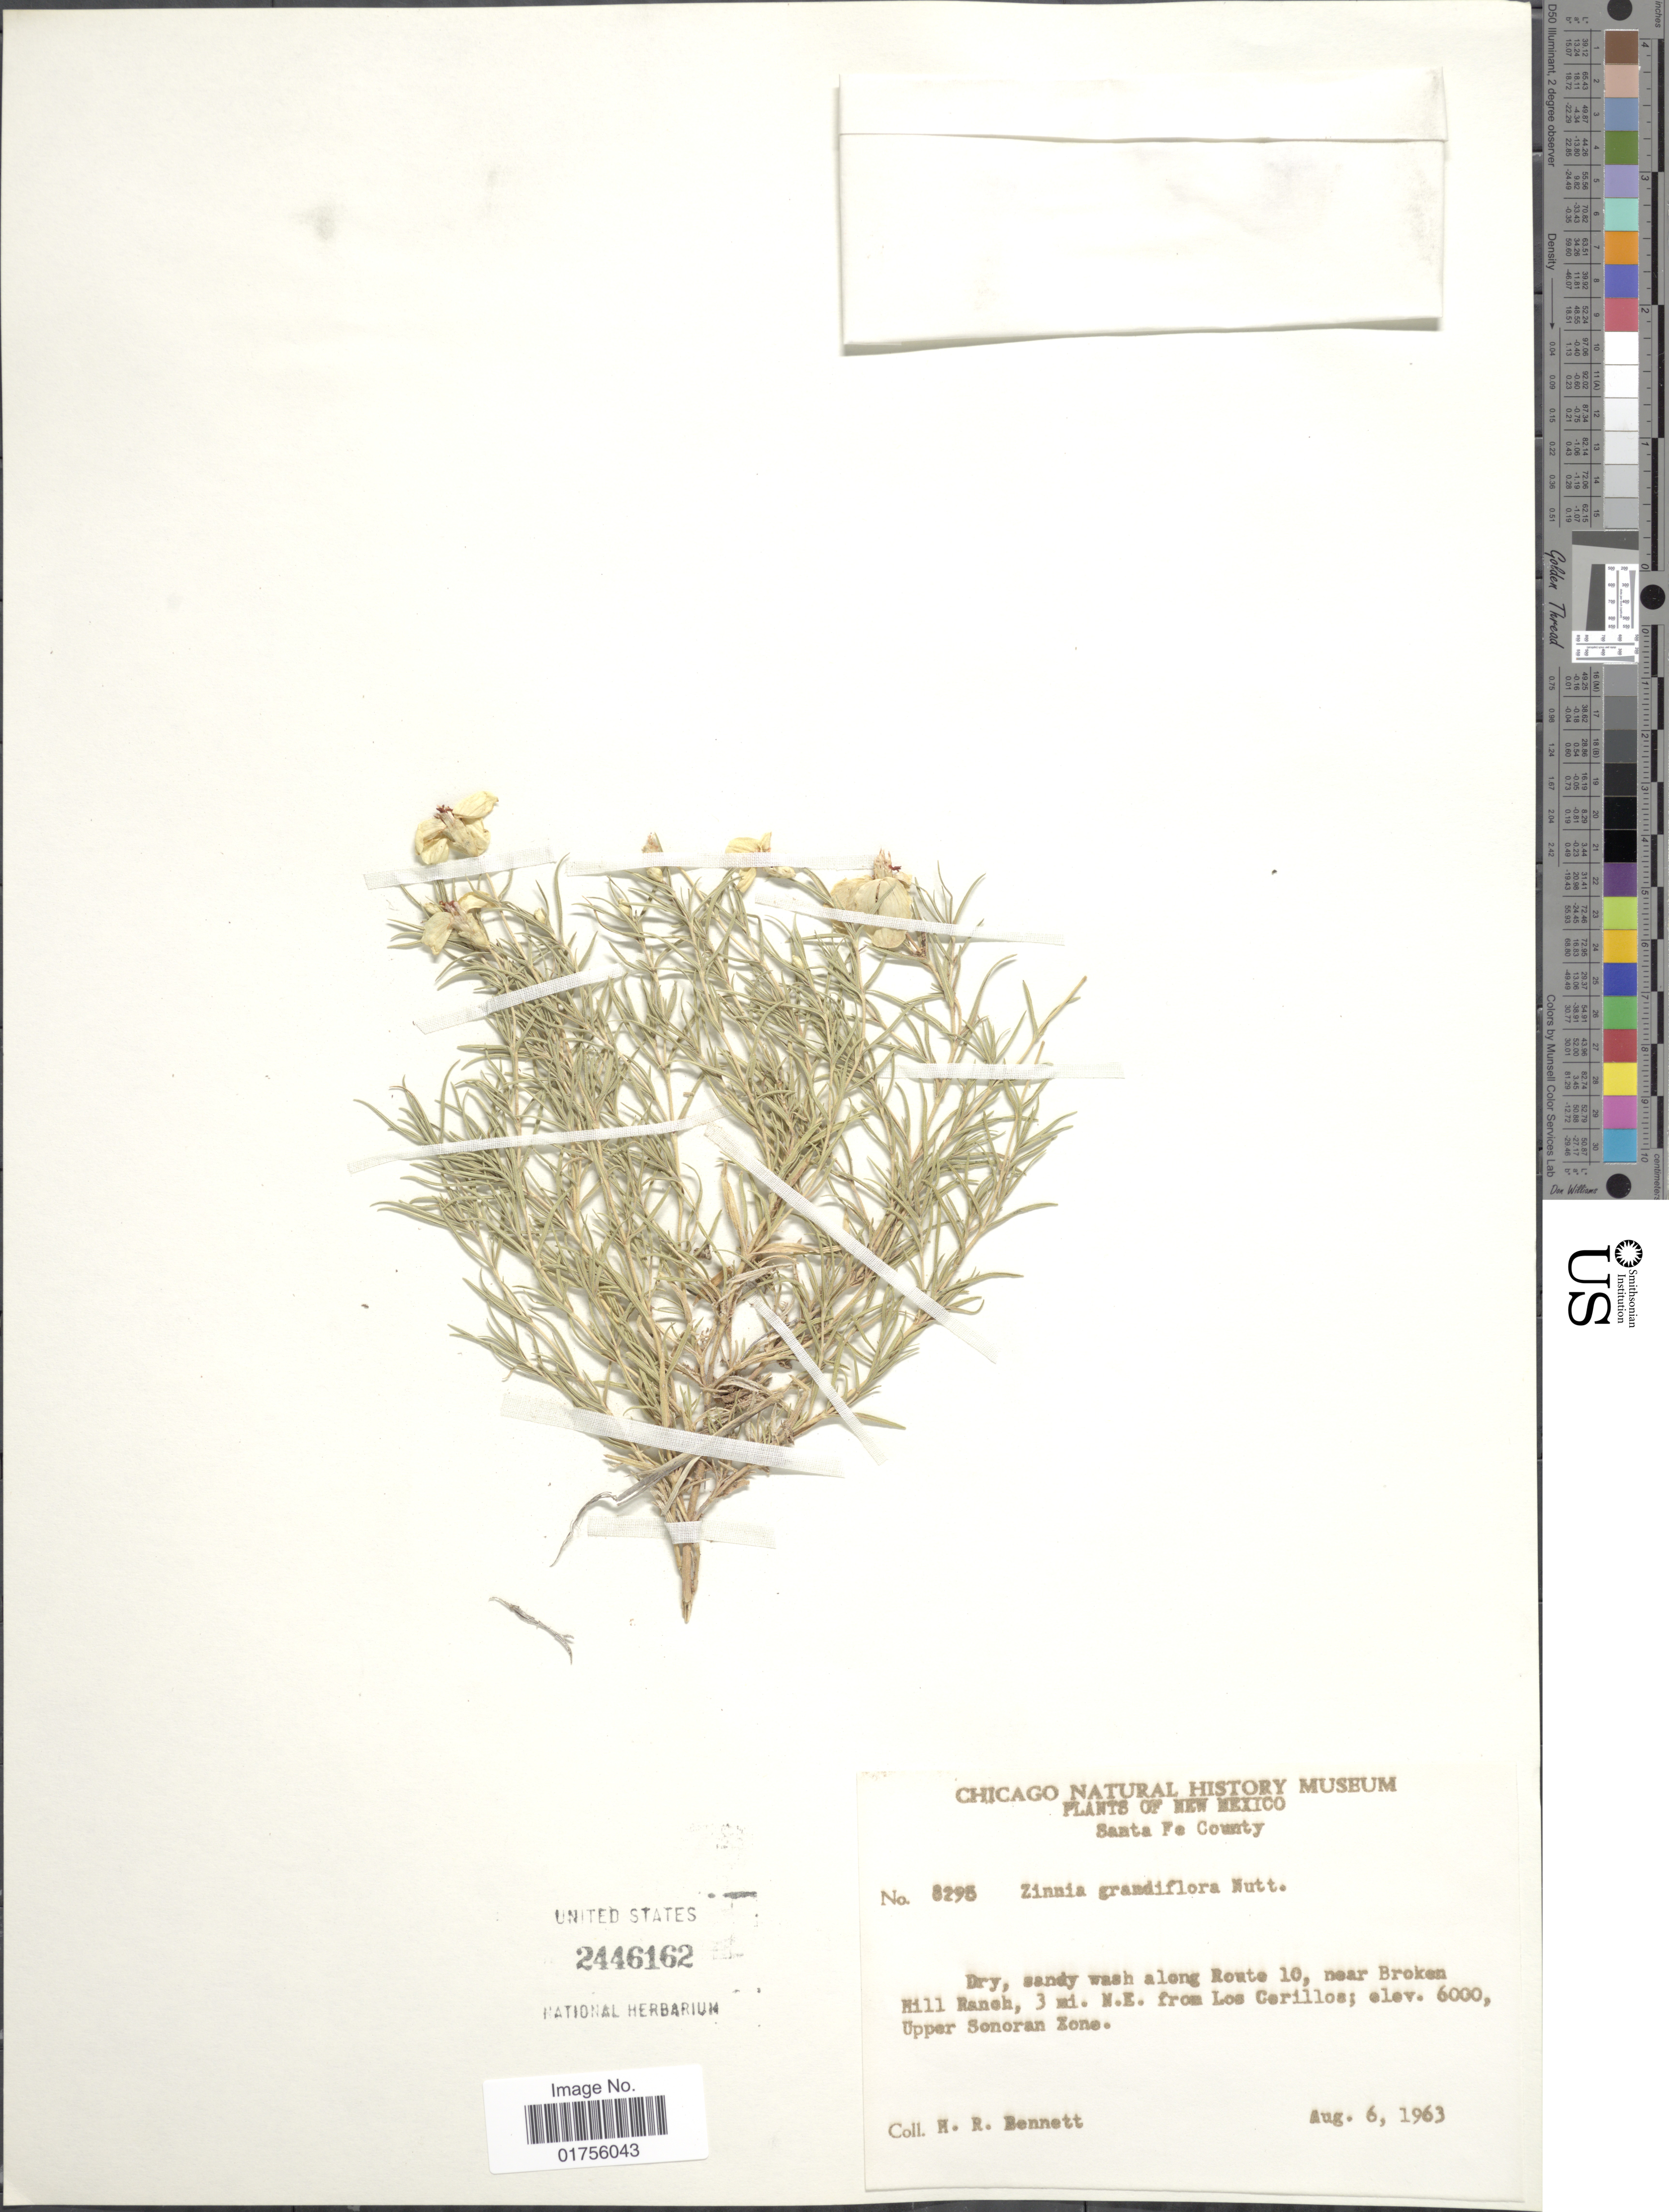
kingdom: Plantae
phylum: Tracheophyta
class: Magnoliopsida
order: Asterales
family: Asteraceae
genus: Zinnia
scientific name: Zinnia grandiflora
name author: Nutt.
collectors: H. R. Bennett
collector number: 8295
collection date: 1963-08-06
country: United States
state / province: New Mexico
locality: Santa Fe County, Dry, sandy wash along Route 10, near Broken Hill Ranch, 3 mi. N. E. from Los Cerillos, Upper Sonoran Zone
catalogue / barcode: US 2446162